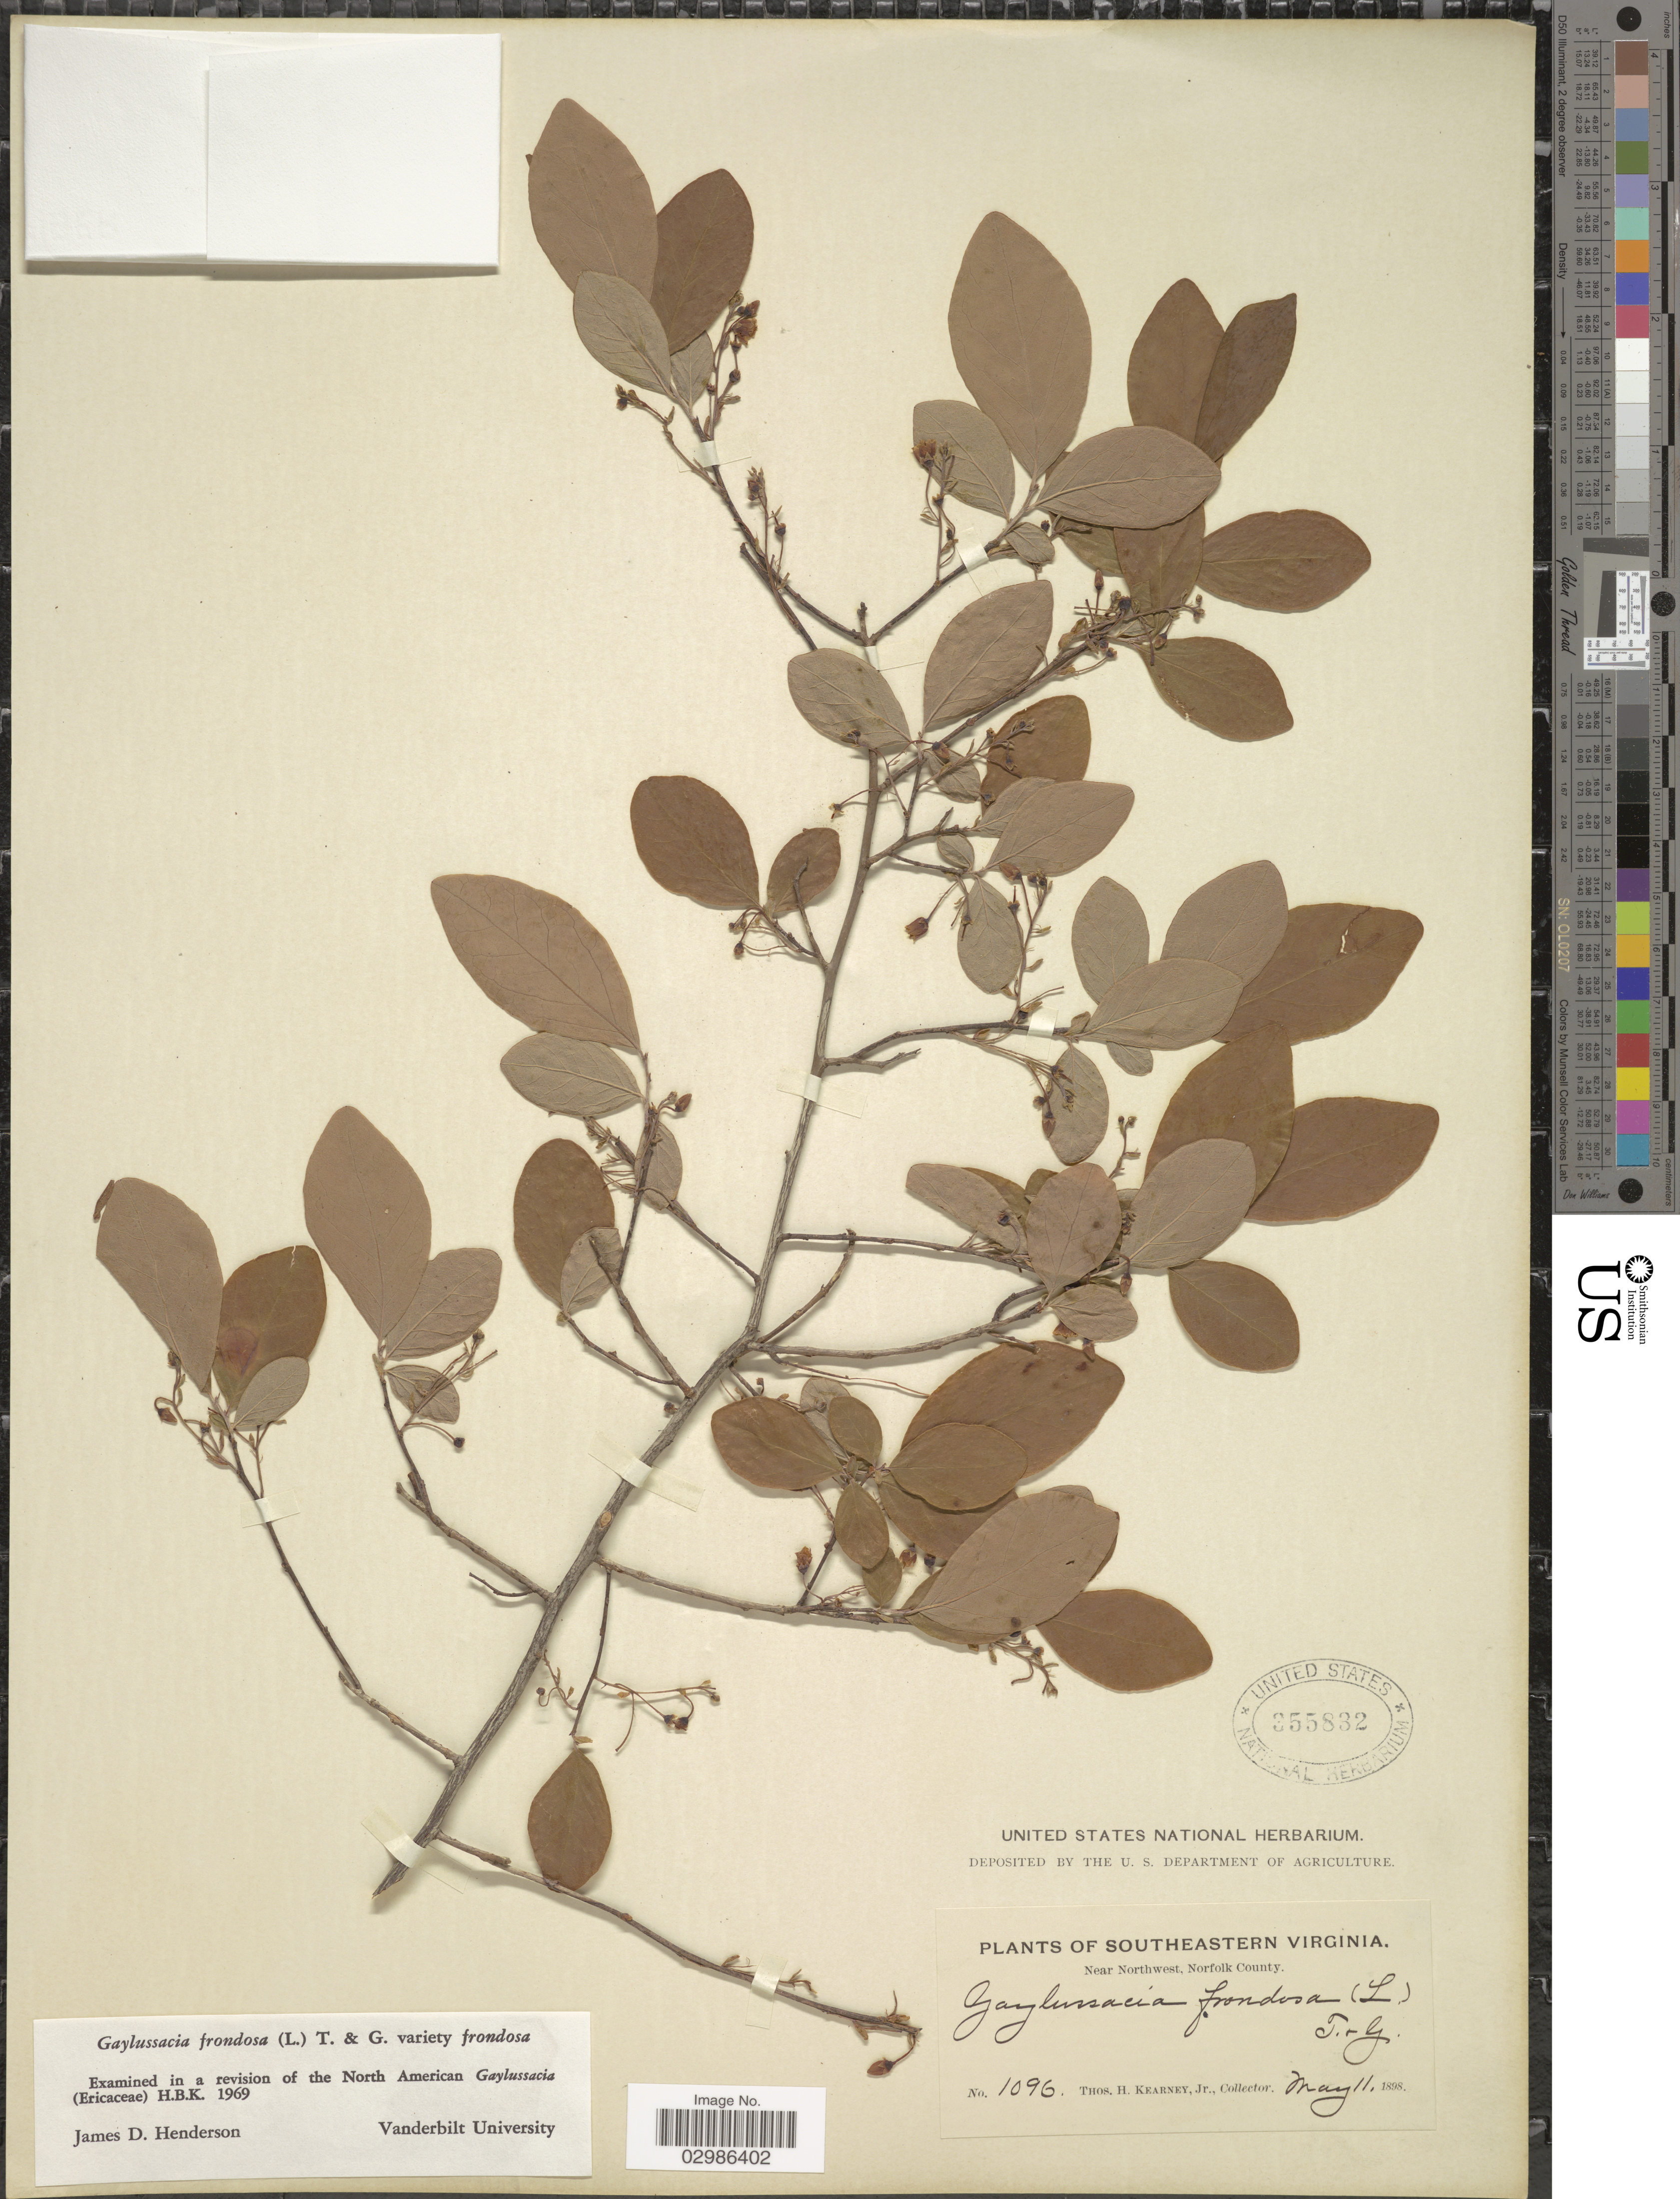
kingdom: Plantae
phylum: Tracheophyta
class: Magnoliopsida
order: Ericales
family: Ericaceae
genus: Gaylussacia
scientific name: Gaylussacia frondosa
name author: (L.) Torr. & A. Gray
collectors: T. H. Kearney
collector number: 1096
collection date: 1898-05-11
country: United States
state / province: Virginia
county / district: City of Norfolk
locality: Southeastern Virginia, Near Norfolk.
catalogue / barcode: US 355832